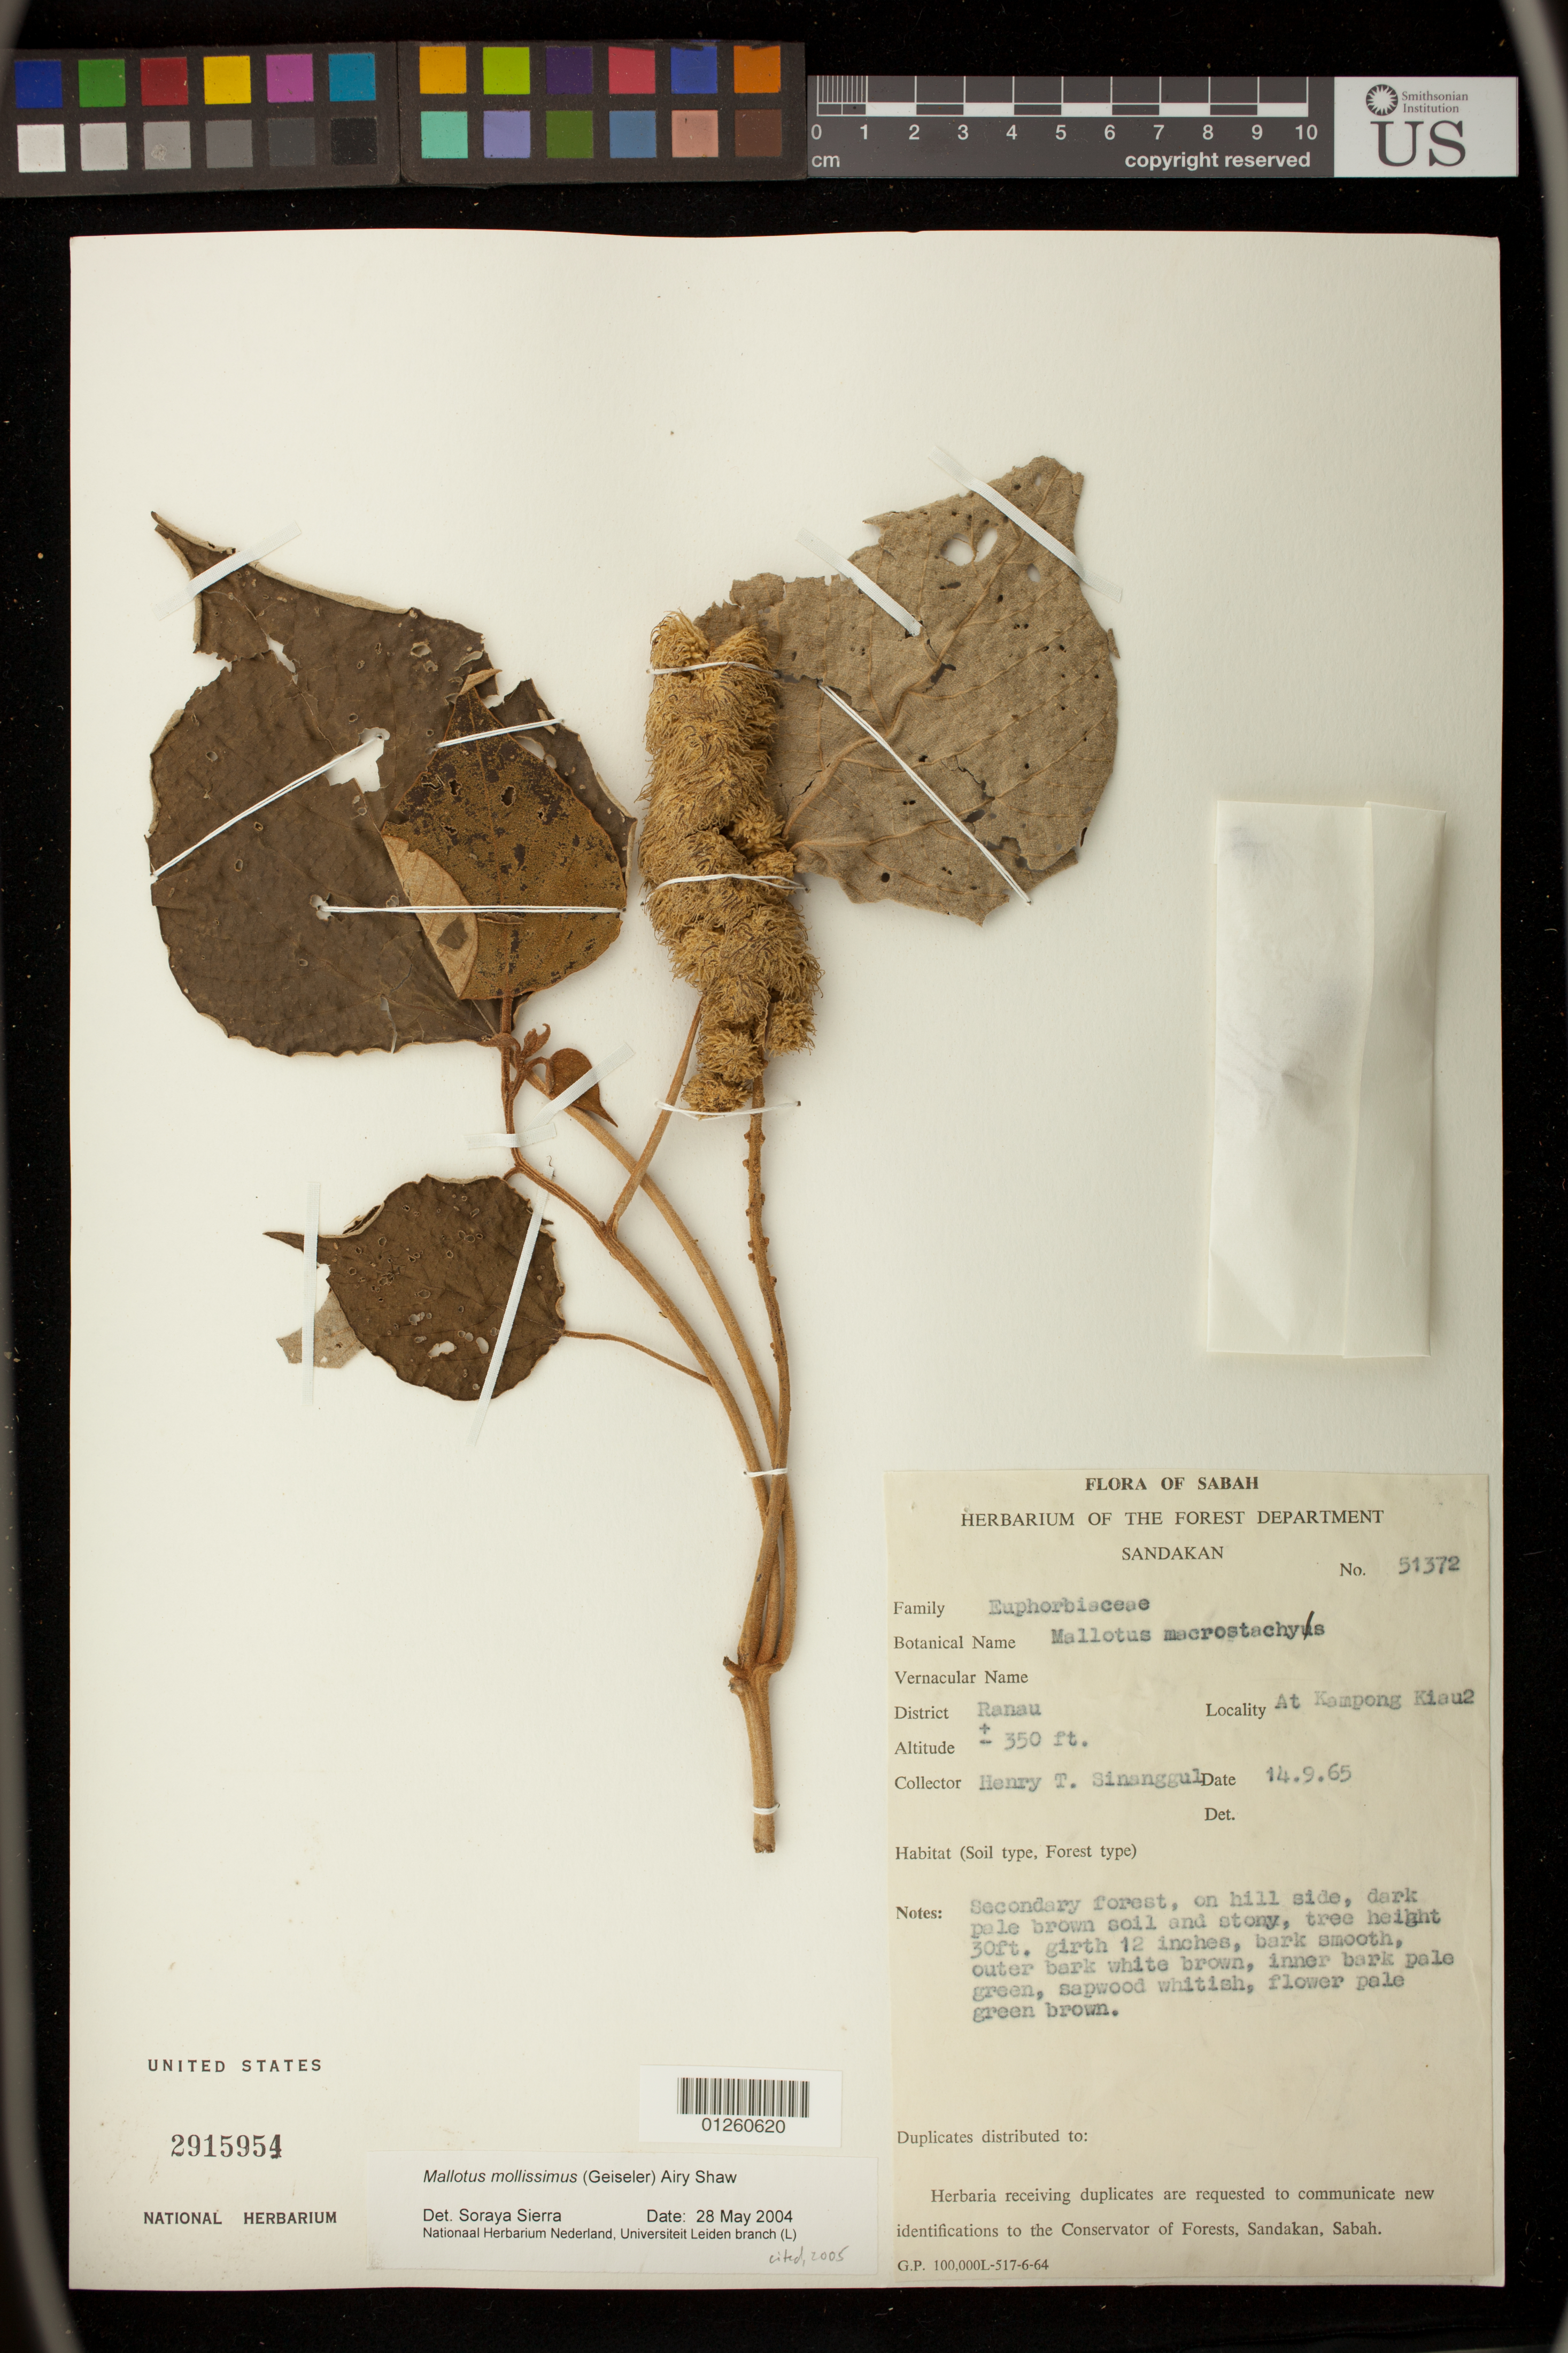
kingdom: Plantae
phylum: Tracheophyta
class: Magnoliopsida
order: Malpighiales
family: Euphorbiaceae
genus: Mallotus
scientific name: Mallotus mollissimus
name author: (Geiseler) Airy Shaw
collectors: H. Sinanggul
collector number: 51372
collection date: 1965-09-14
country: Malaysia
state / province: Sabah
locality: Ranau District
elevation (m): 107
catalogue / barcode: US 2915954